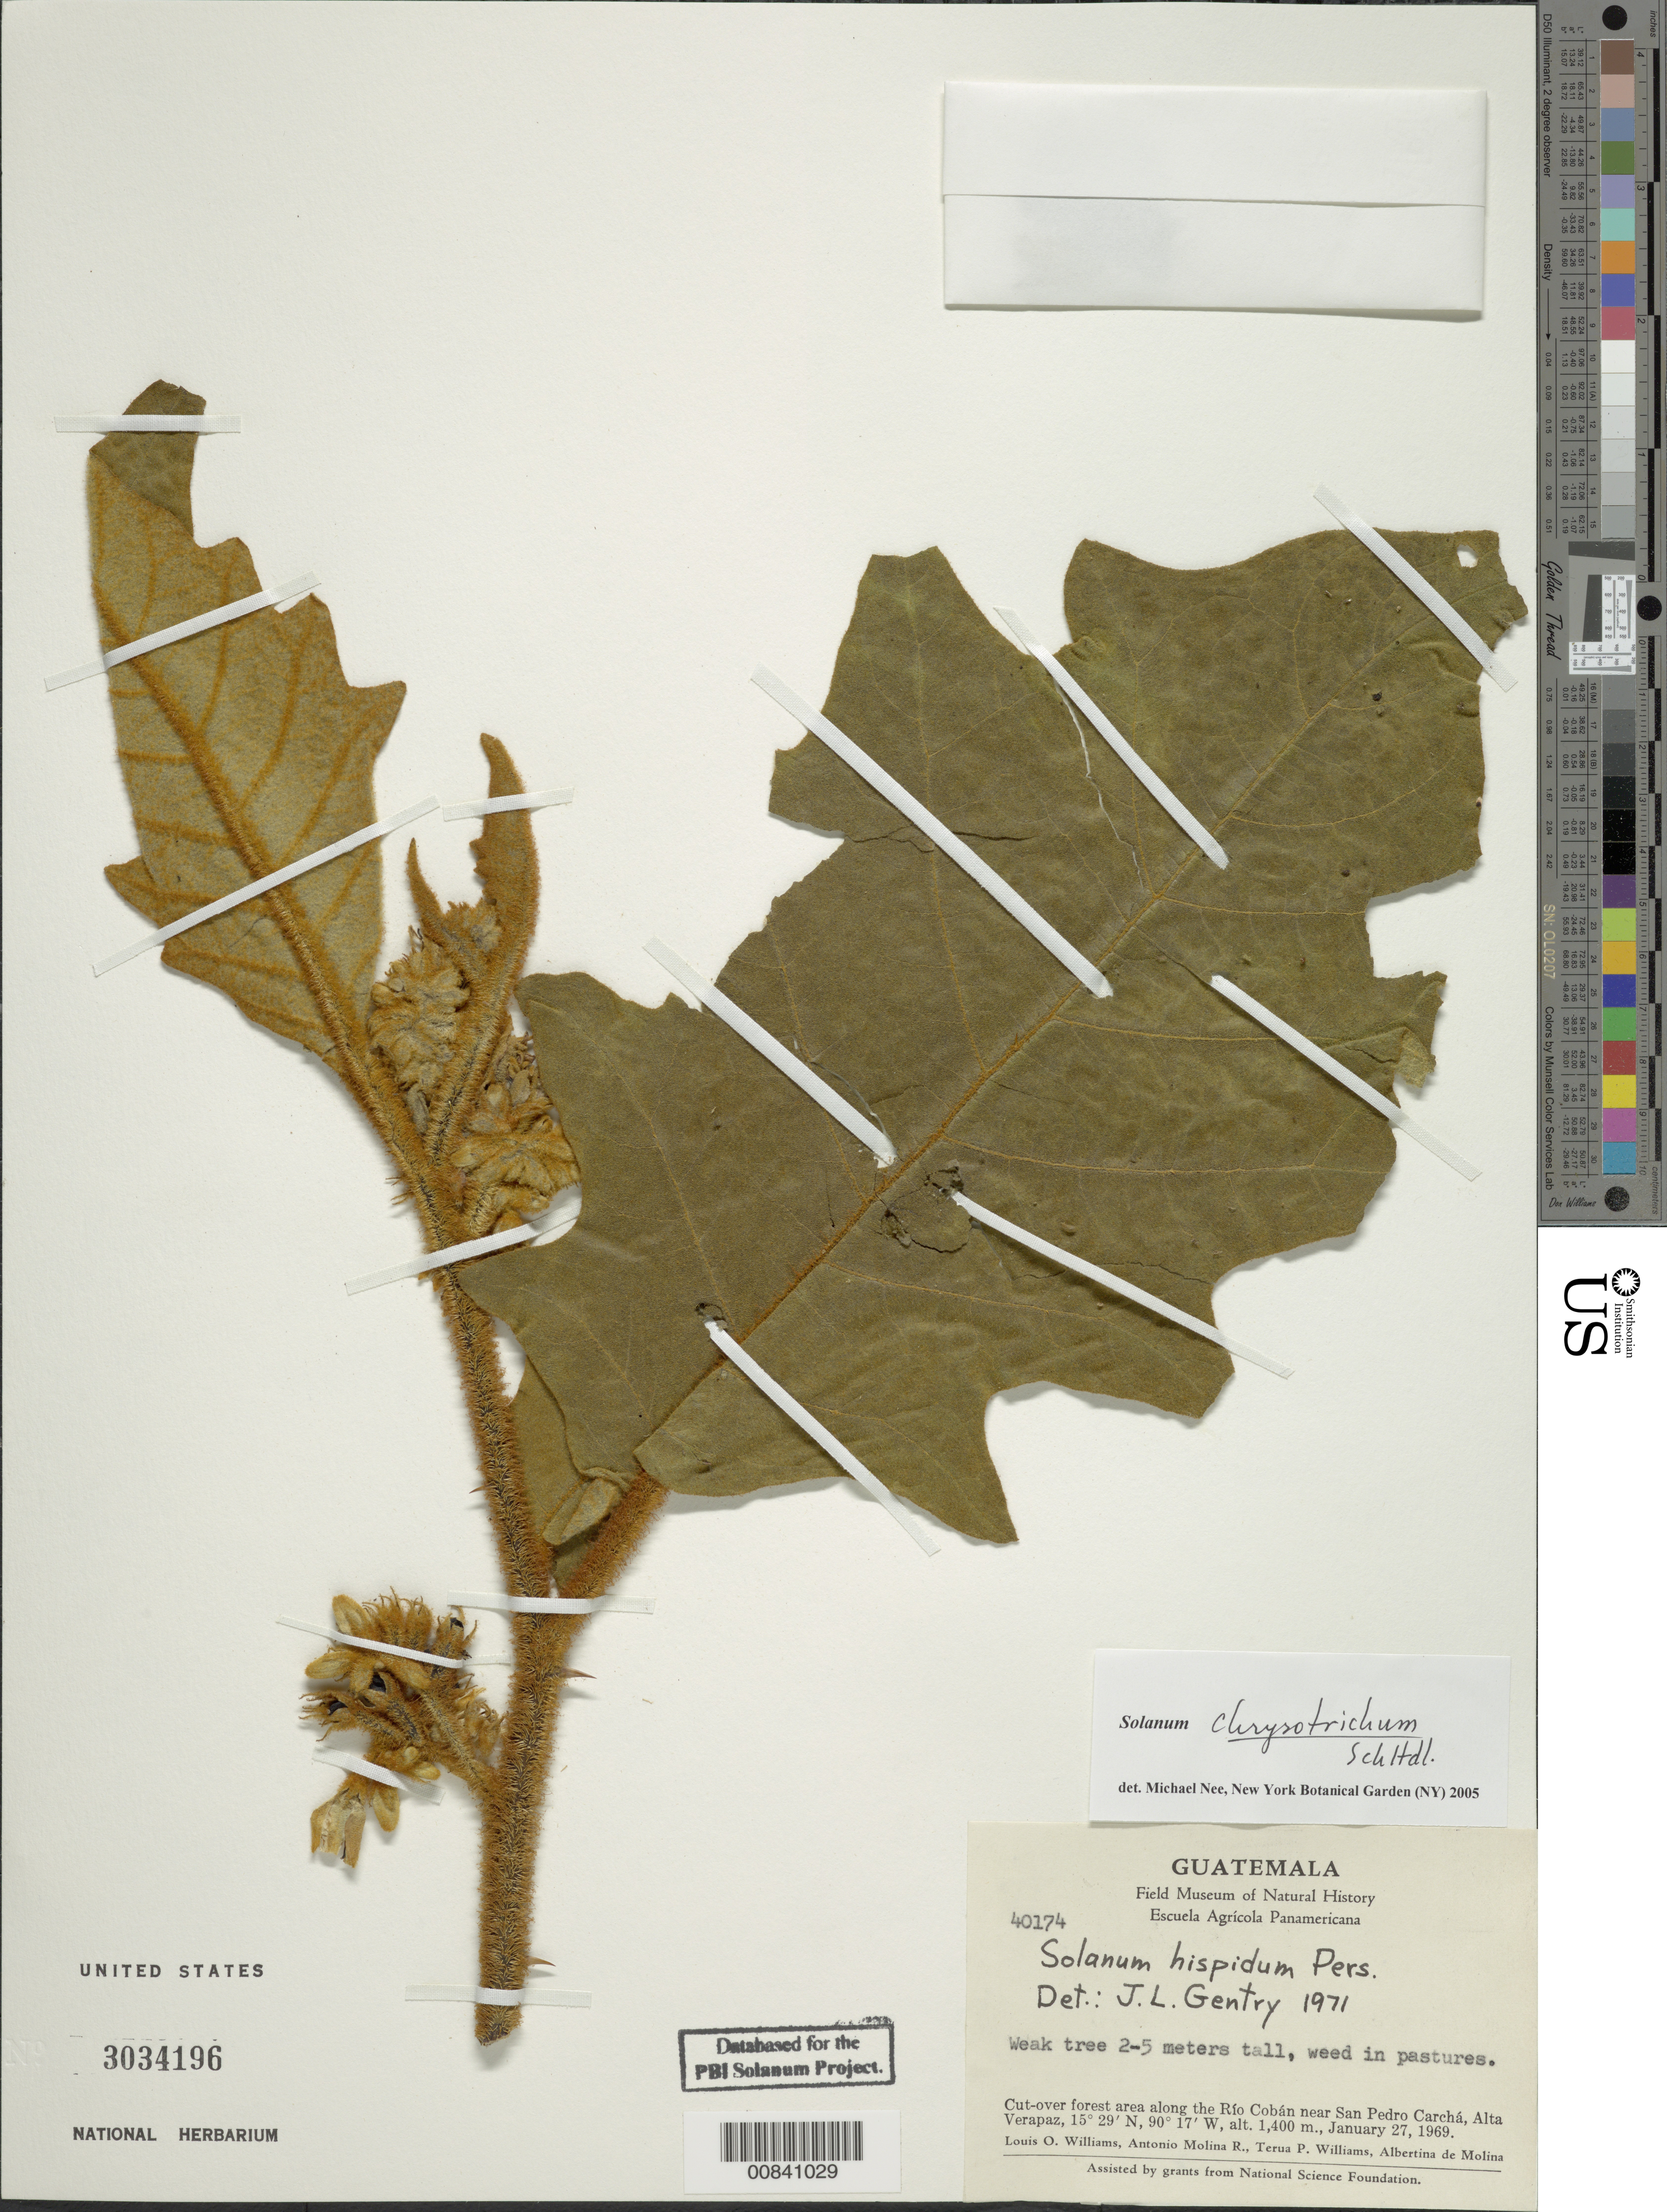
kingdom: Plantae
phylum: Tracheophyta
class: Magnoliopsida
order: Solanales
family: Solanaceae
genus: Solanum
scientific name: Solanum chrysotrichum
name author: Schltdl.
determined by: Nee, Michael H.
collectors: L. O. Williams, A. Molina R., T. P. Williams & A. R. Molina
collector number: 40174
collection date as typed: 27 Jan 1969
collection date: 1969-01-27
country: Guatemala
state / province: Alta Verapaz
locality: Along the Río Cobán near San Pedro Carchá.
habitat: Cut-over forest.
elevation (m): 1400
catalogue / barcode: US 3034196